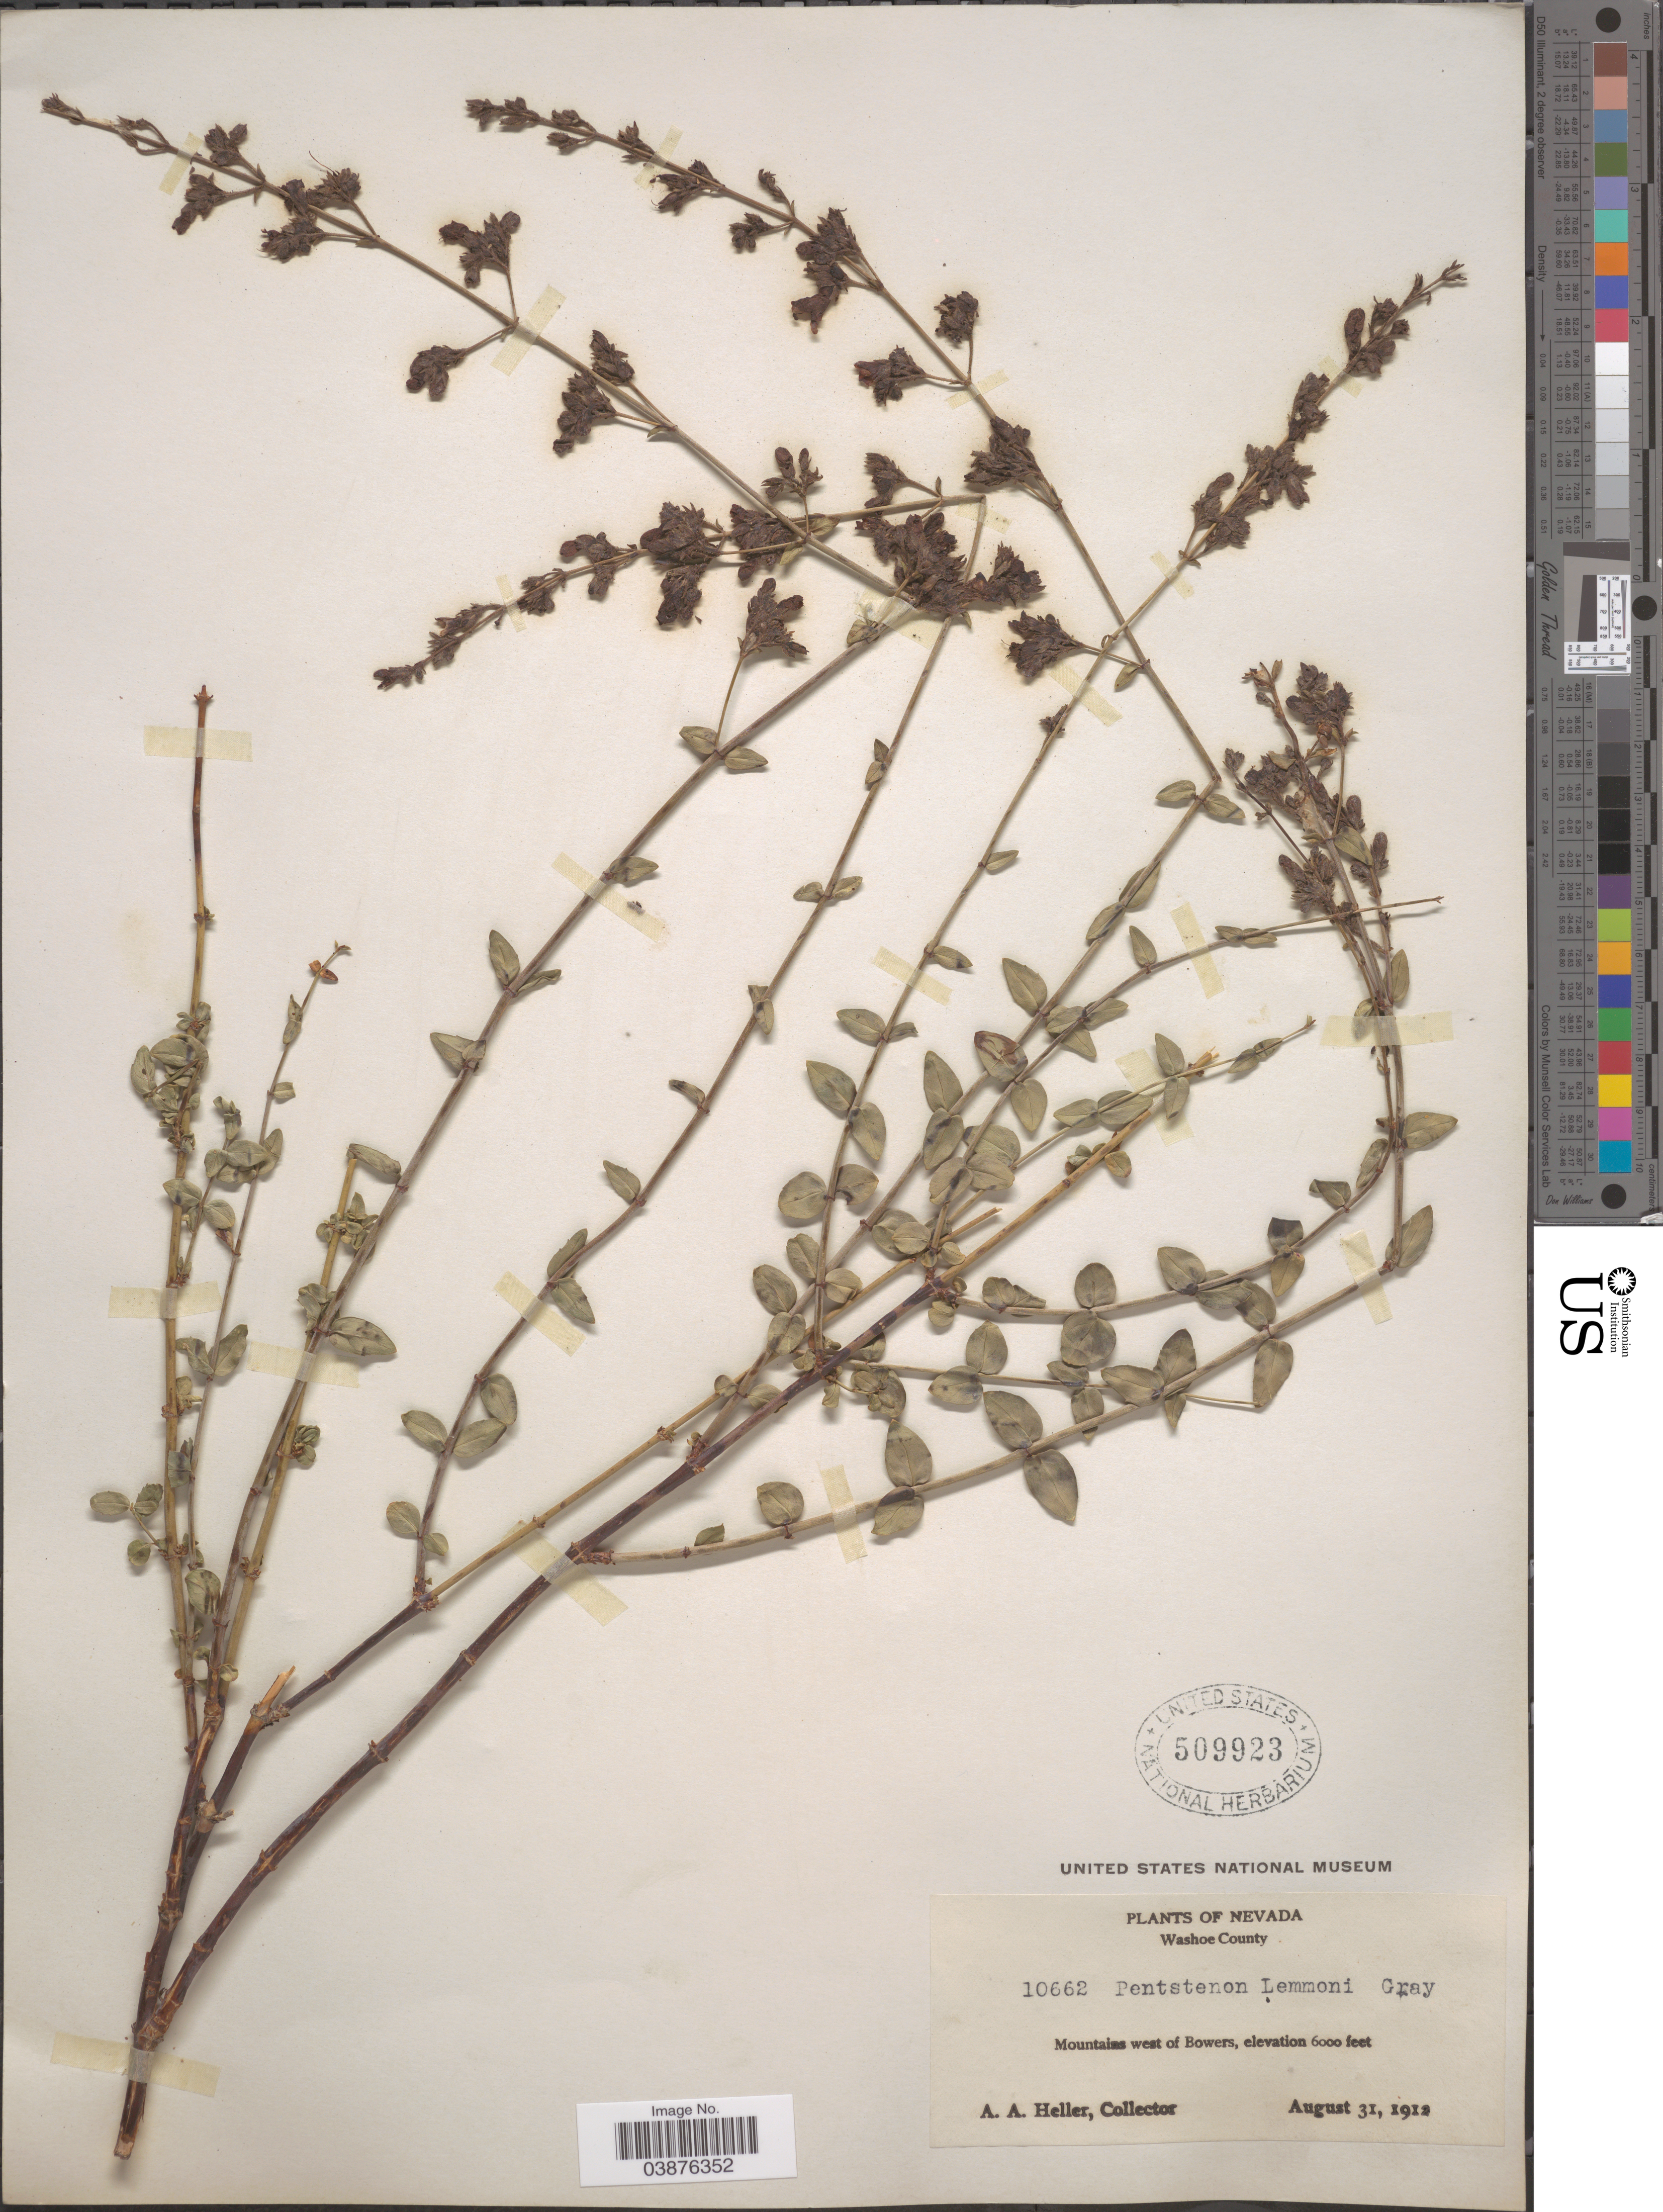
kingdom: Plantae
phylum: Tracheophyta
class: Magnoliopsida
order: Lamiales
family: Plantaginaceae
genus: Penstemon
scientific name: Penstemon lemmonii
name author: A. Gray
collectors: A. A. Heller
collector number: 10662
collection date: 1912-08-31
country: United States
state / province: Nevada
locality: Washoe County. Mountains west of Bowers.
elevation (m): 1829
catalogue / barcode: US 509923